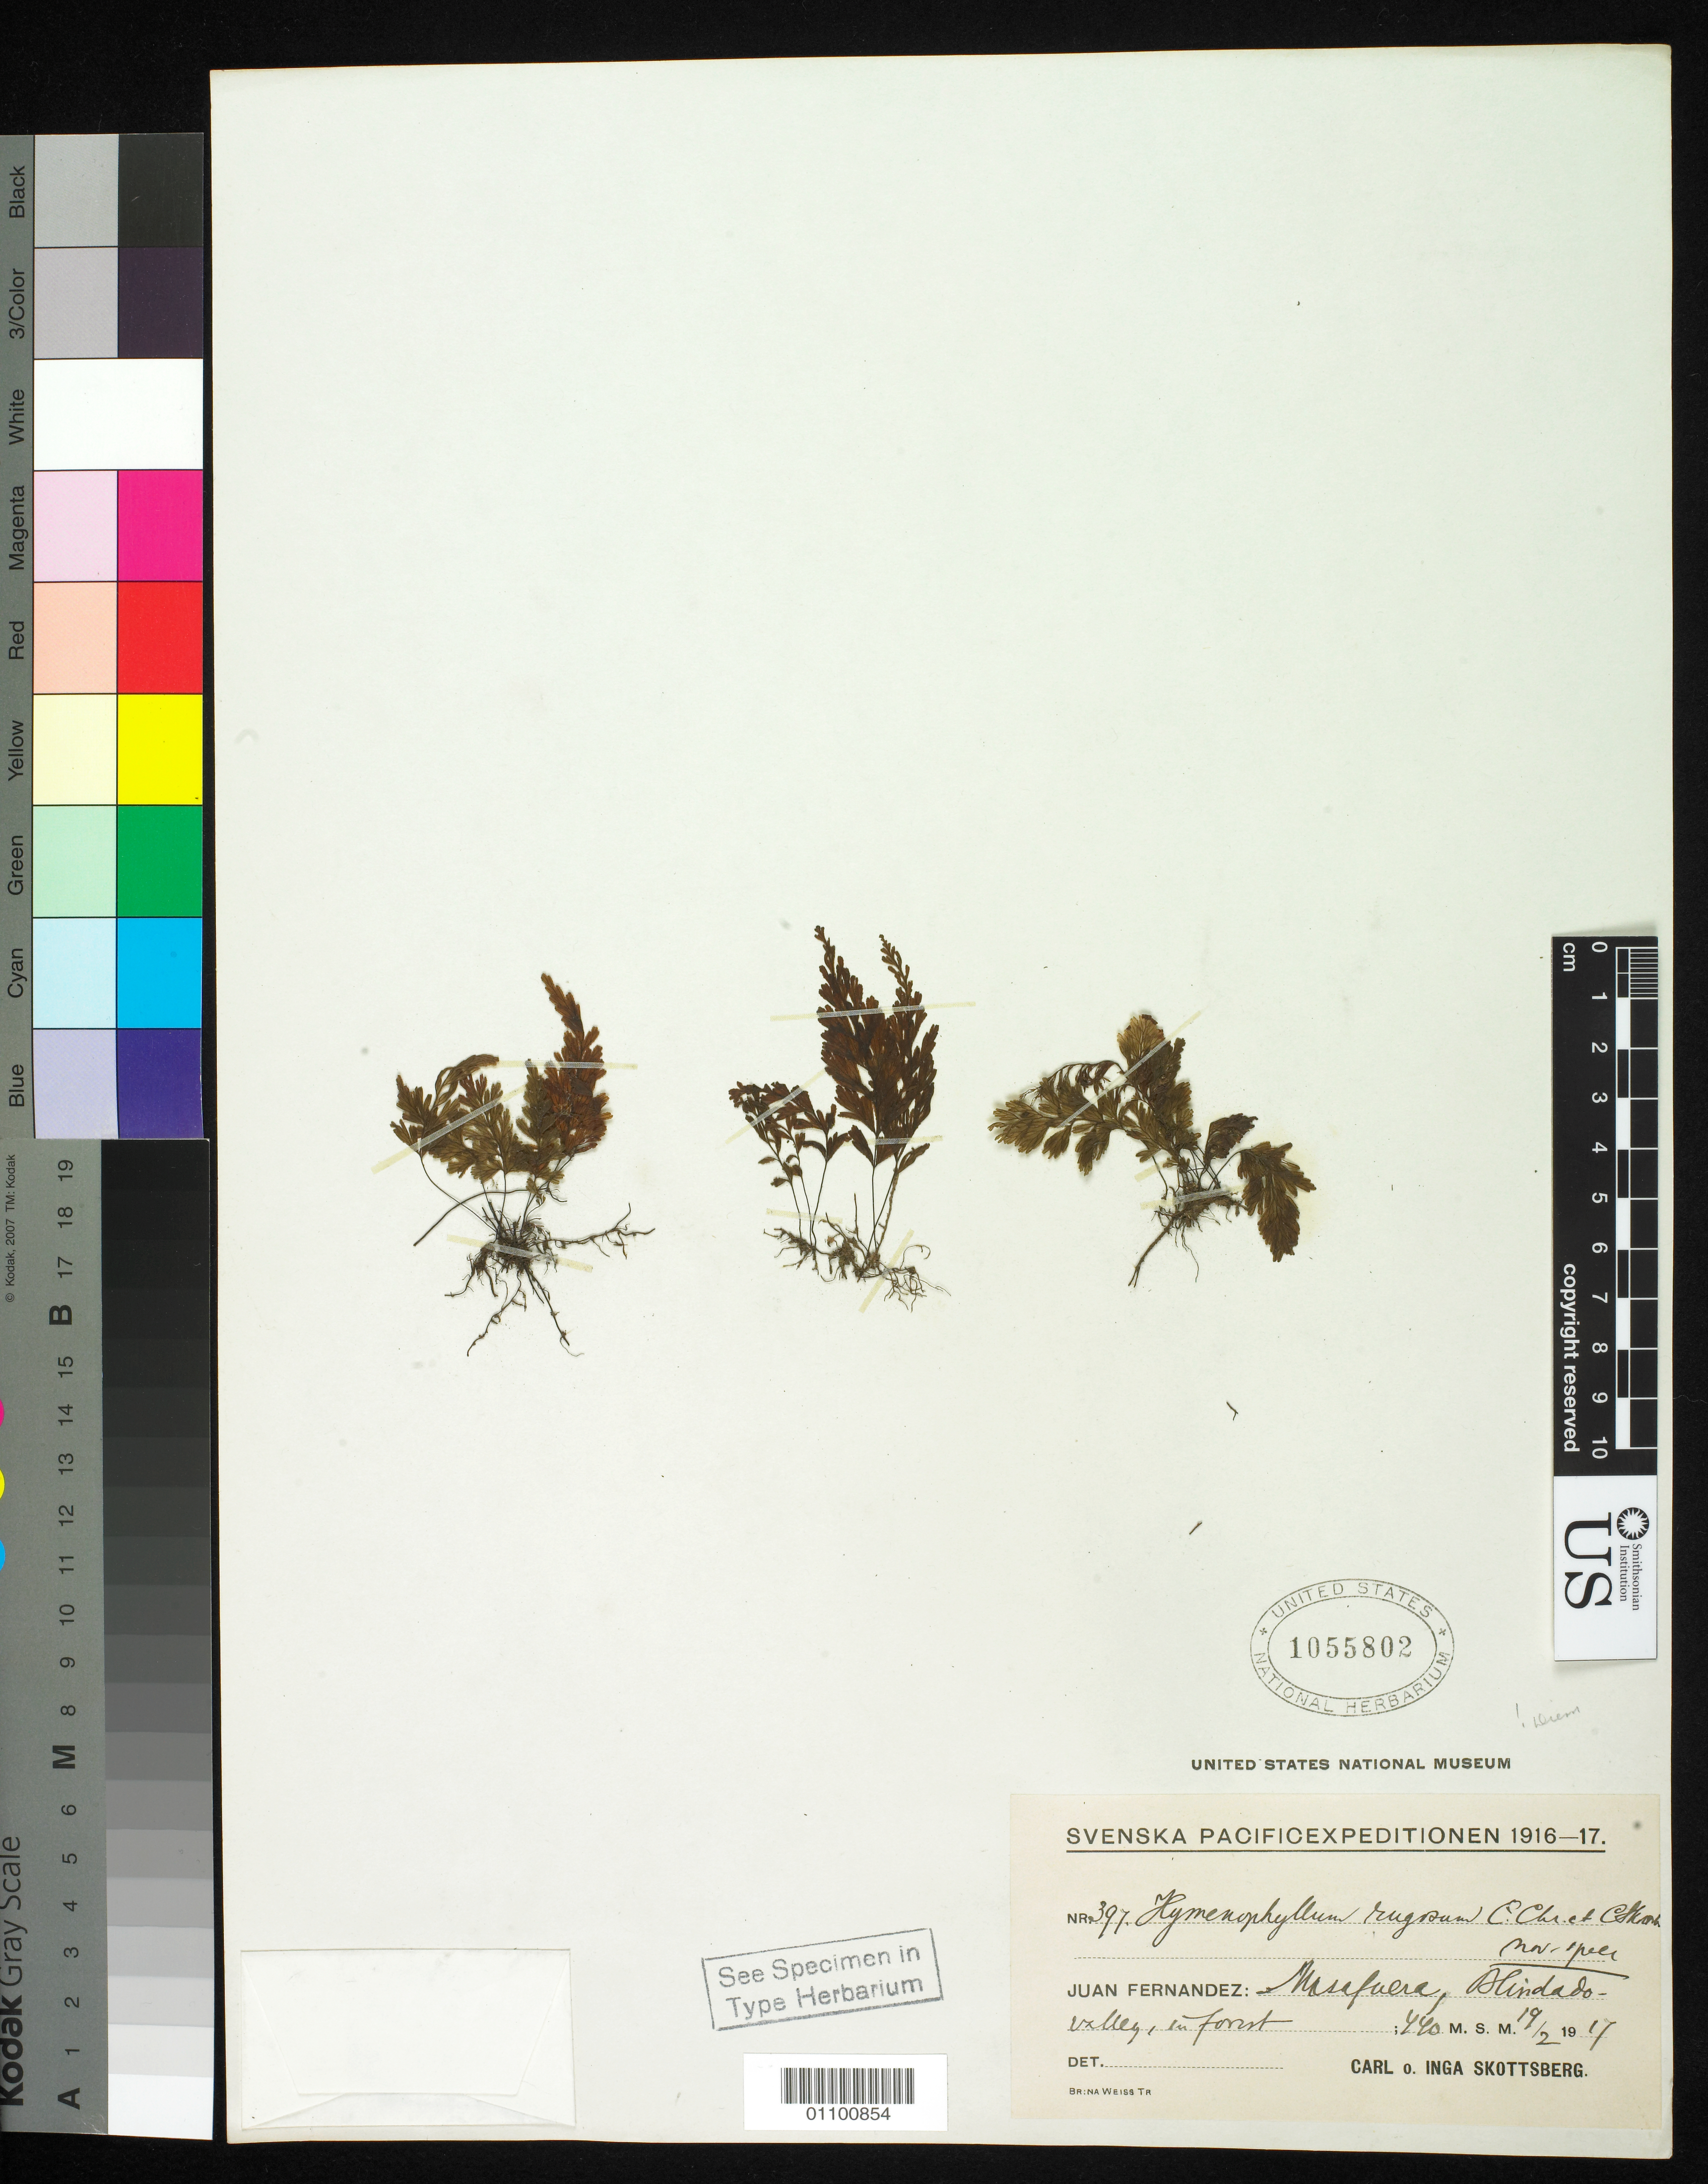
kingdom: Plantae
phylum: Tracheophyta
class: Polypodiopsida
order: Hymenophyllales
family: Hymenophyllaceae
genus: Hymenophyllum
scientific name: Hymenophyllum rugosum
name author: C. Chr. & Skottsb. in Skottsb.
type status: Type Collection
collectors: C. Skottsberg & I. Skottsberg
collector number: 397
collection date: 1917-02-19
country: Chile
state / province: Valparaíso (V)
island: Isla Más Afuera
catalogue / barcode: US 1055802